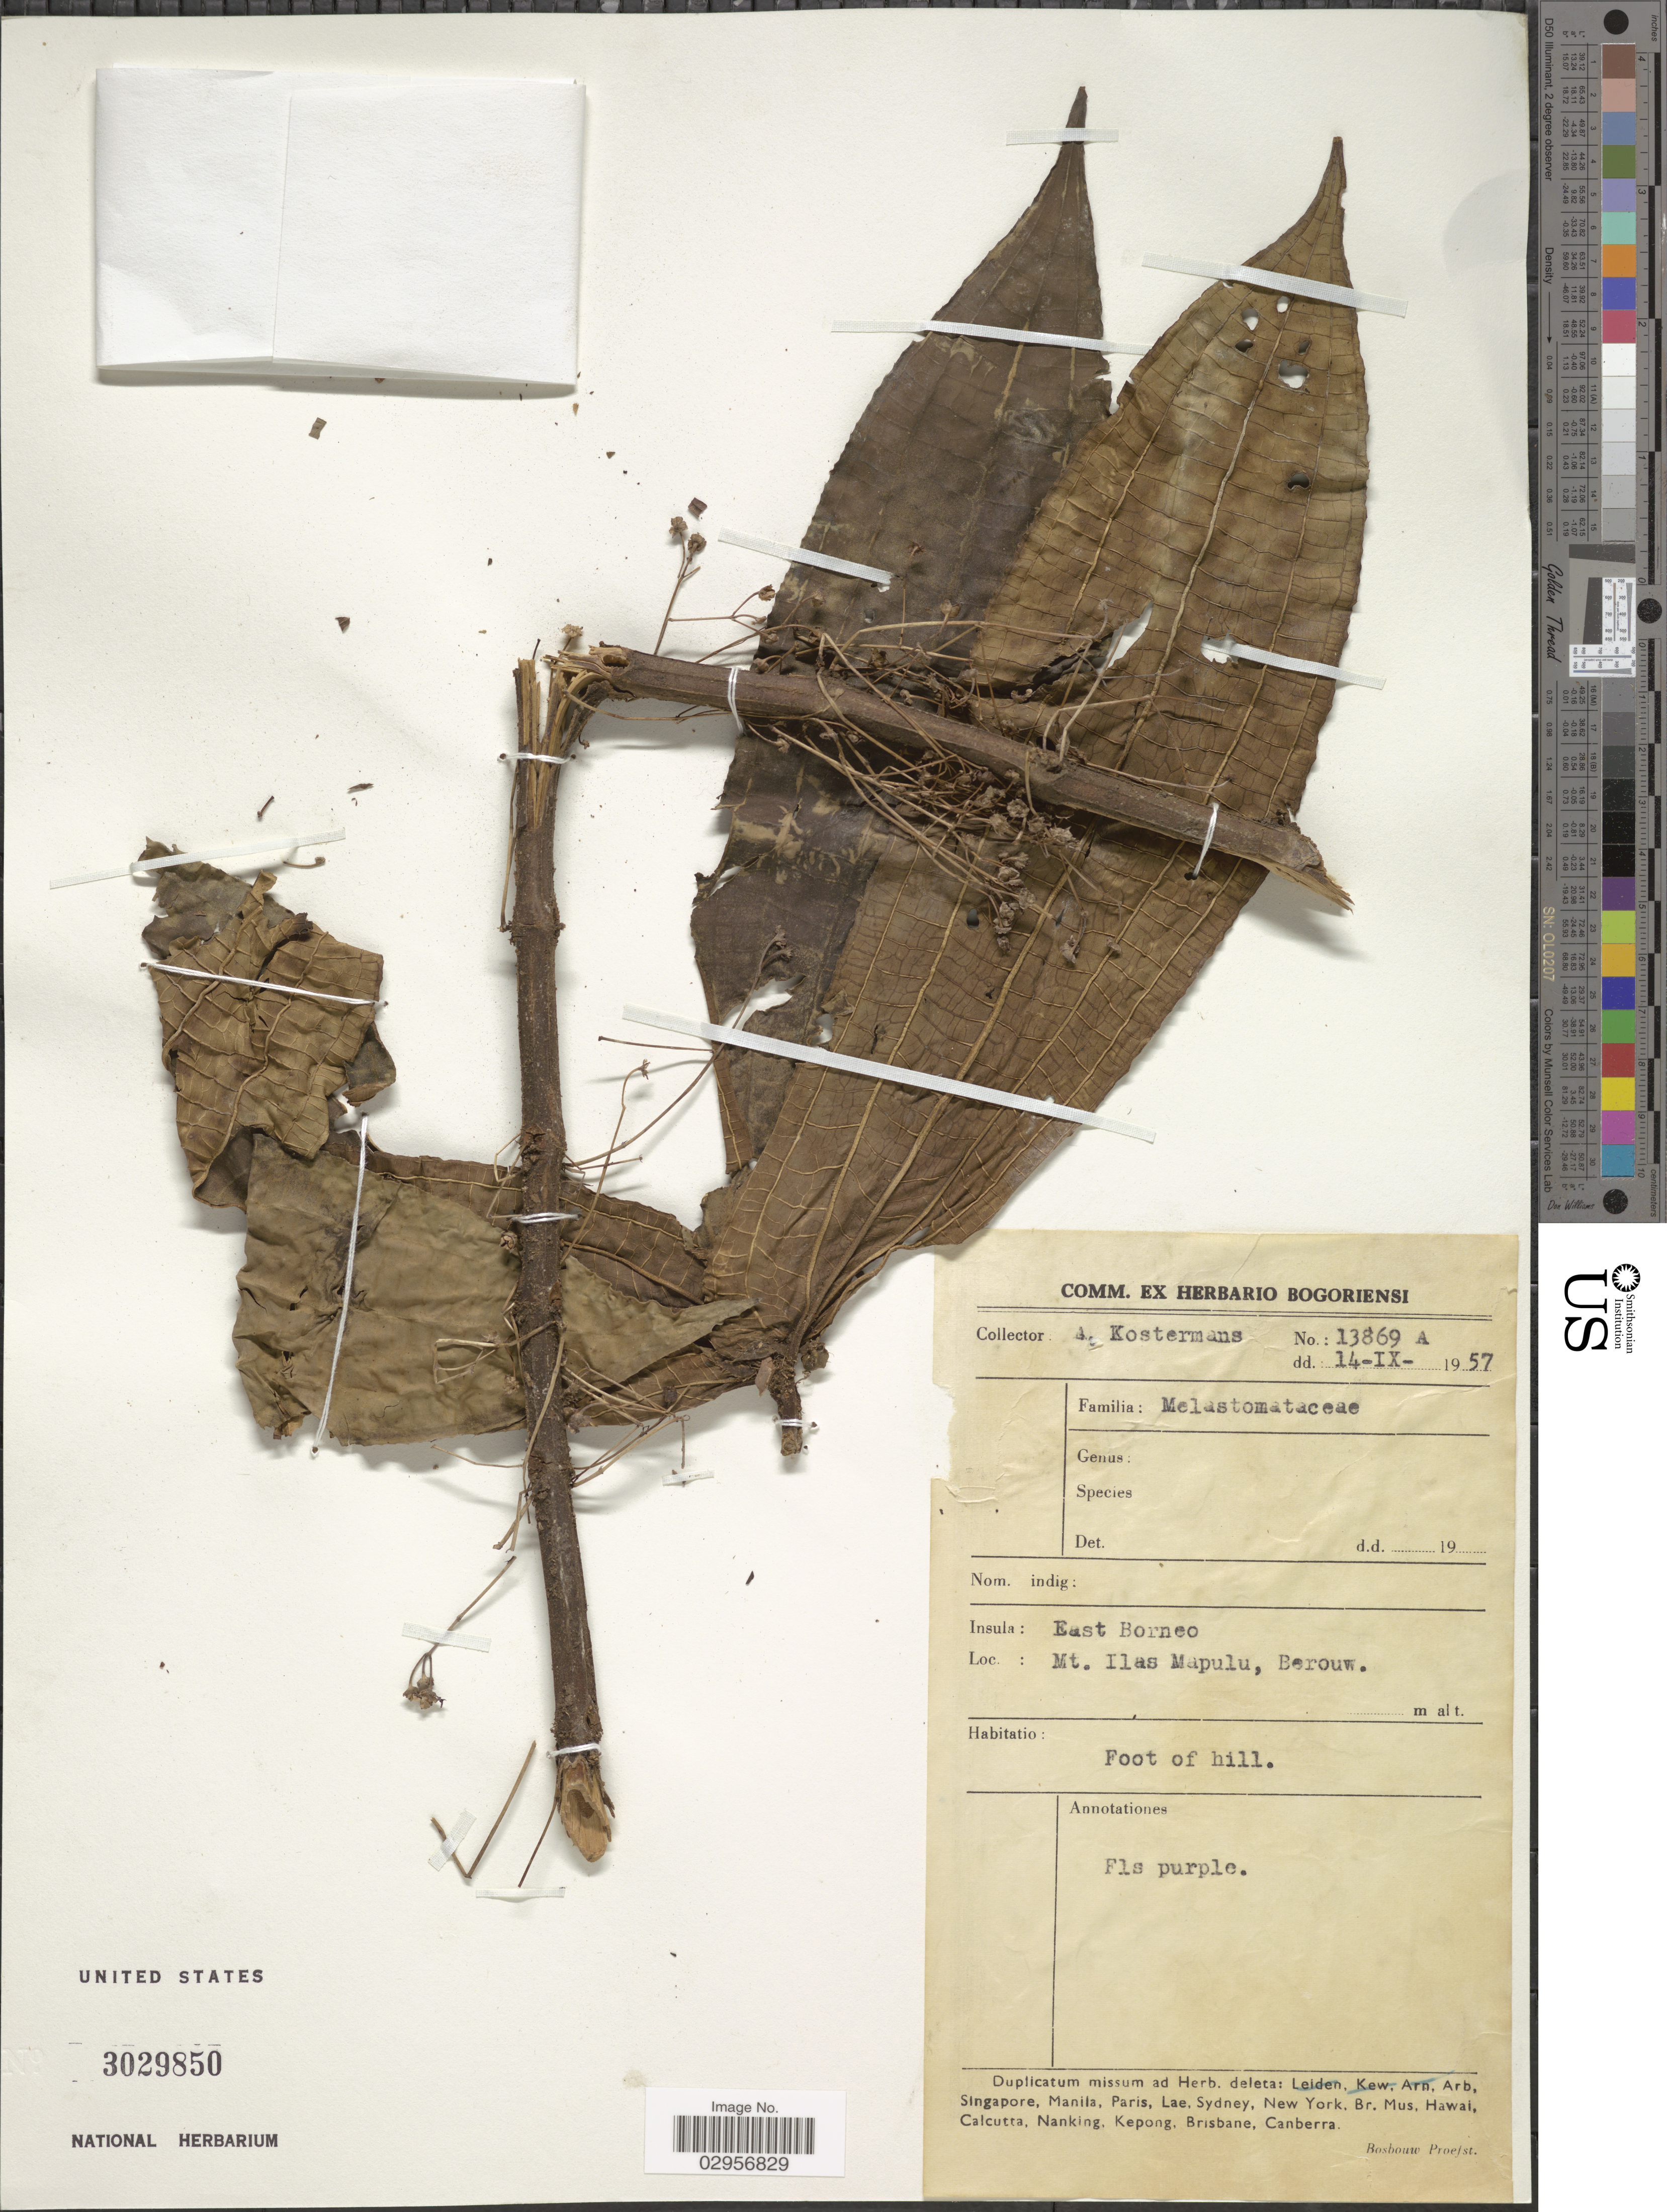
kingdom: Plantae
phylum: Tracheophyta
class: Magnoliopsida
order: Myrtales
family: Melastomataceae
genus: Driessenia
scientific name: Driessenia winkleri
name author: Cogn.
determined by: Hansen, C.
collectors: A. J. G. Kostermans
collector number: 13869A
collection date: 1957-09-14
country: Indonesia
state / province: Kalimantan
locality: East Borneo, Mt. Ilas Mapulu, Berouw.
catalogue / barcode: US 3029850